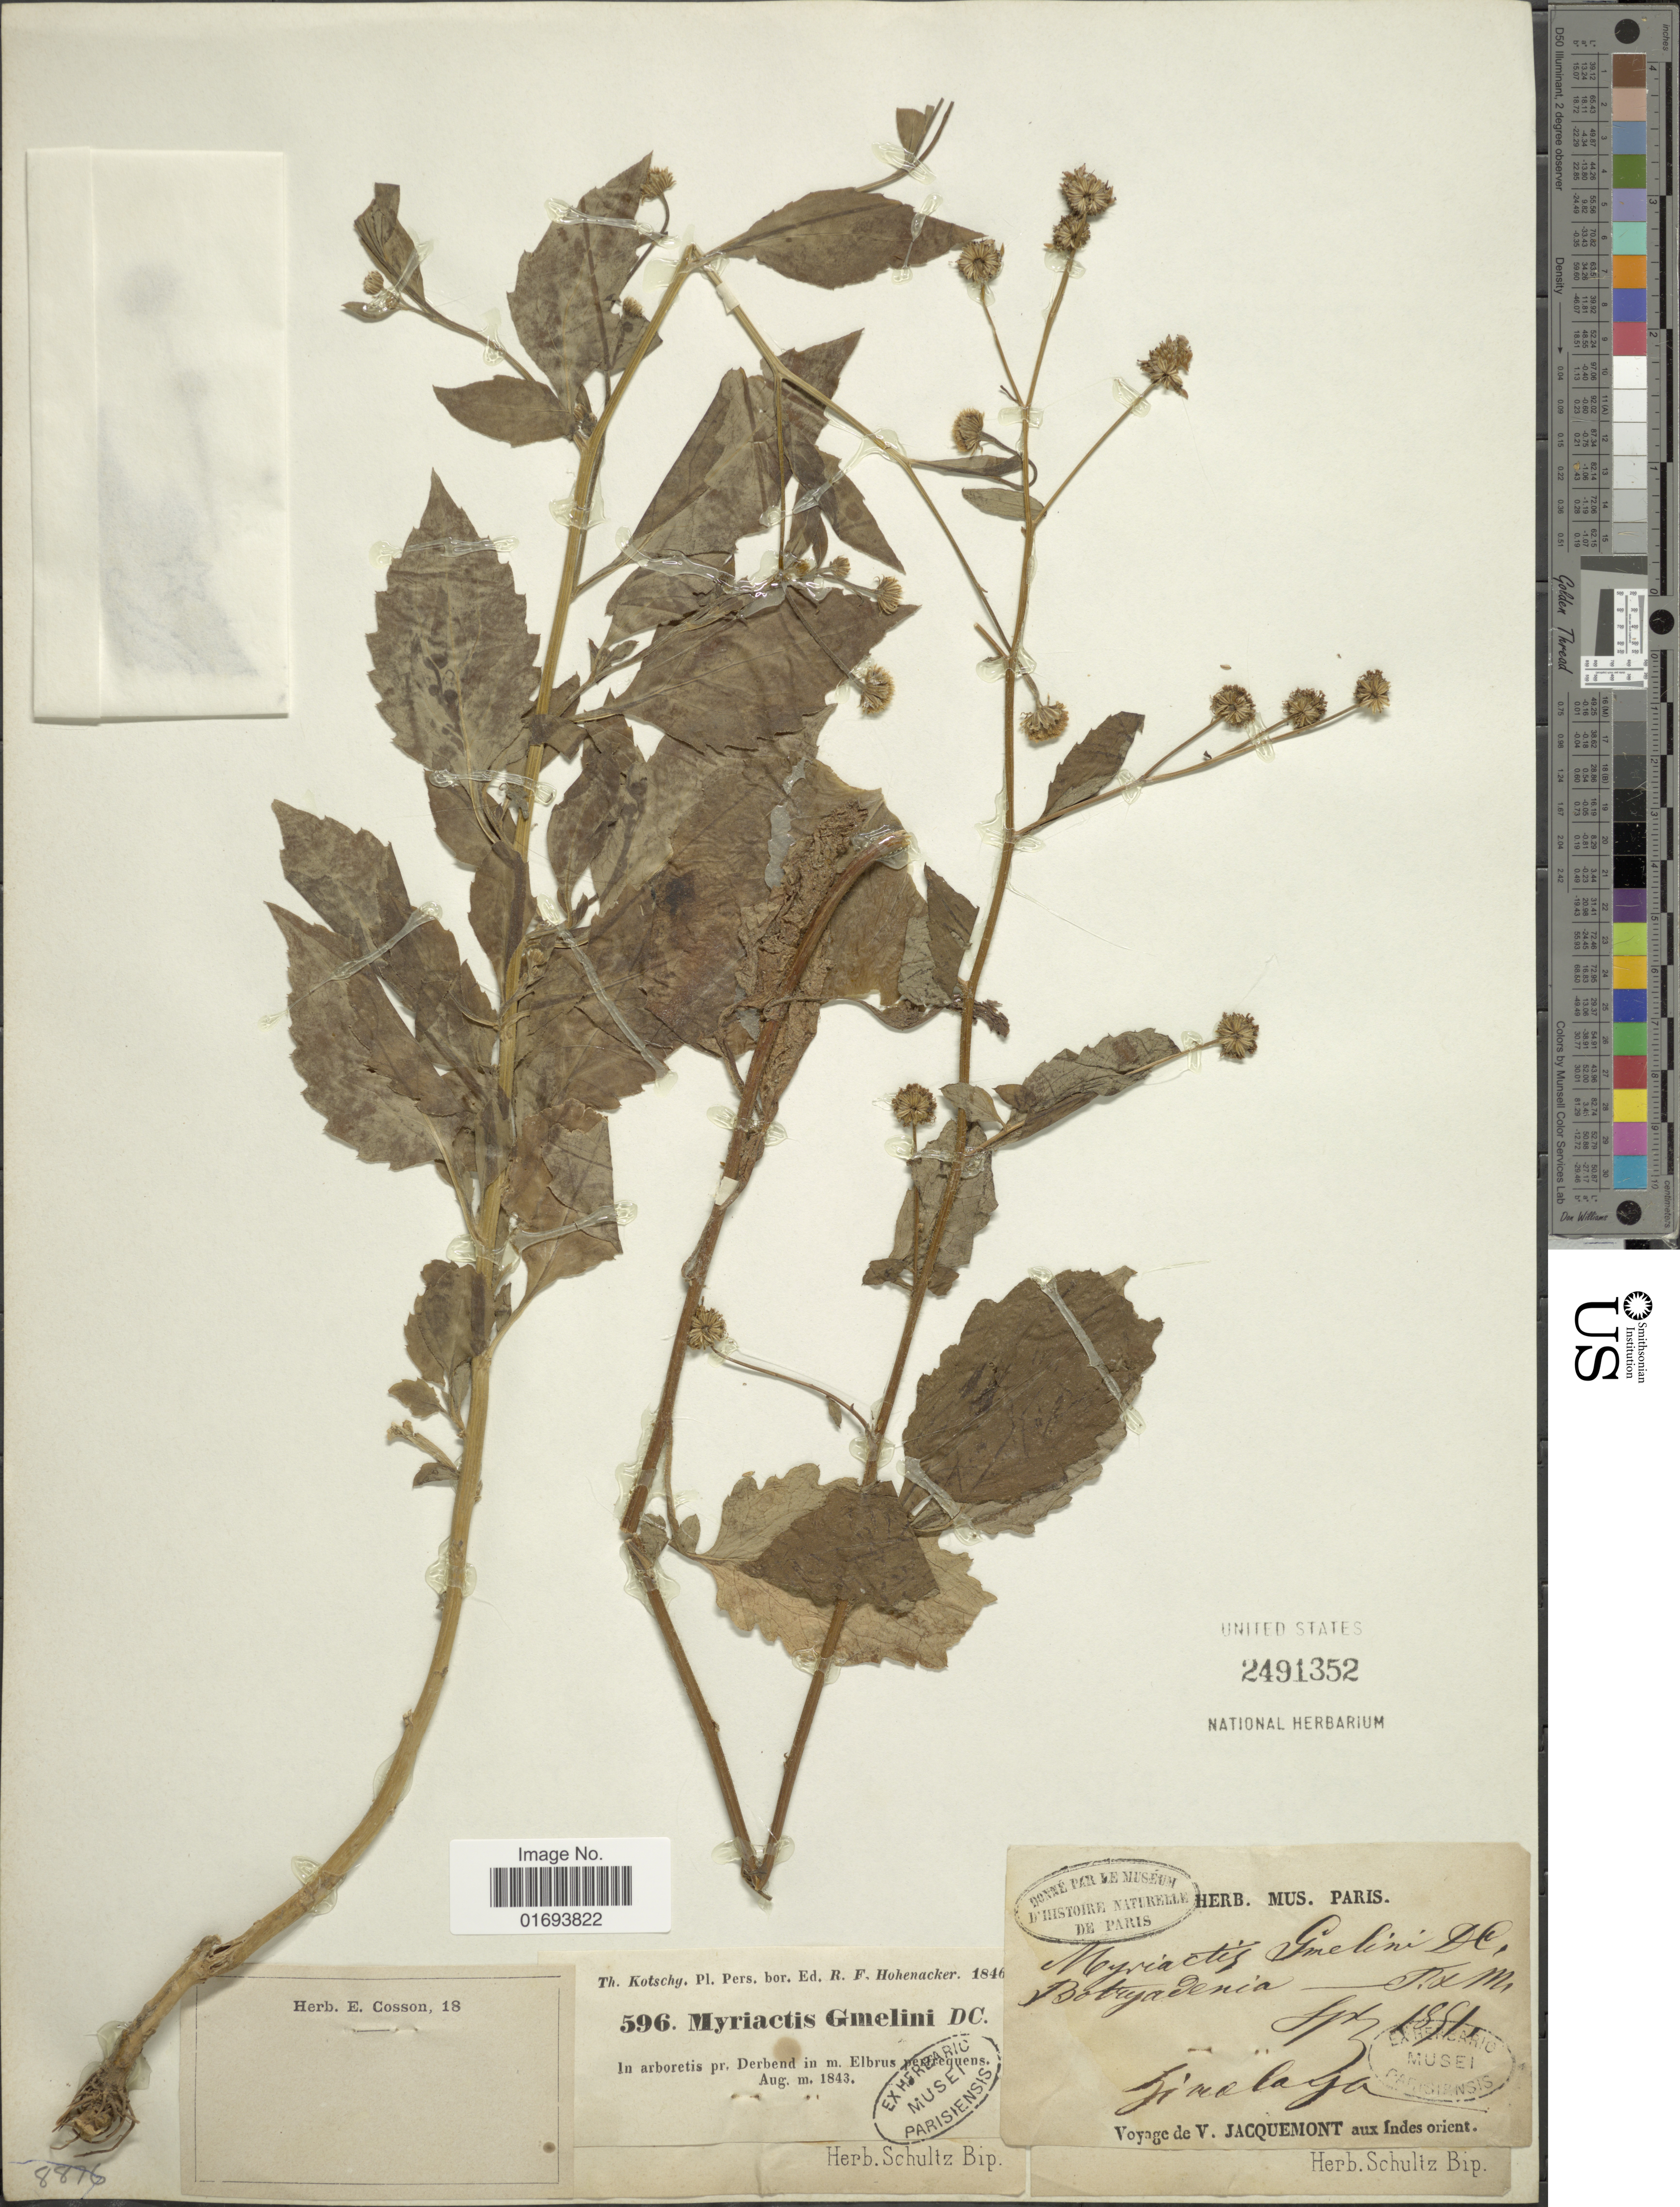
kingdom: Plantae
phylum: Tracheophyta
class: Magnoliopsida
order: Asterales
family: Asteraceae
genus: Myriactis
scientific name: Myriactis gmelinii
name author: (Fisch. & C.A. Mey.) DC.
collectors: V. Jacquemont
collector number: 596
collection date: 1891-04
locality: Himalaya.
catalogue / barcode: US 2491352